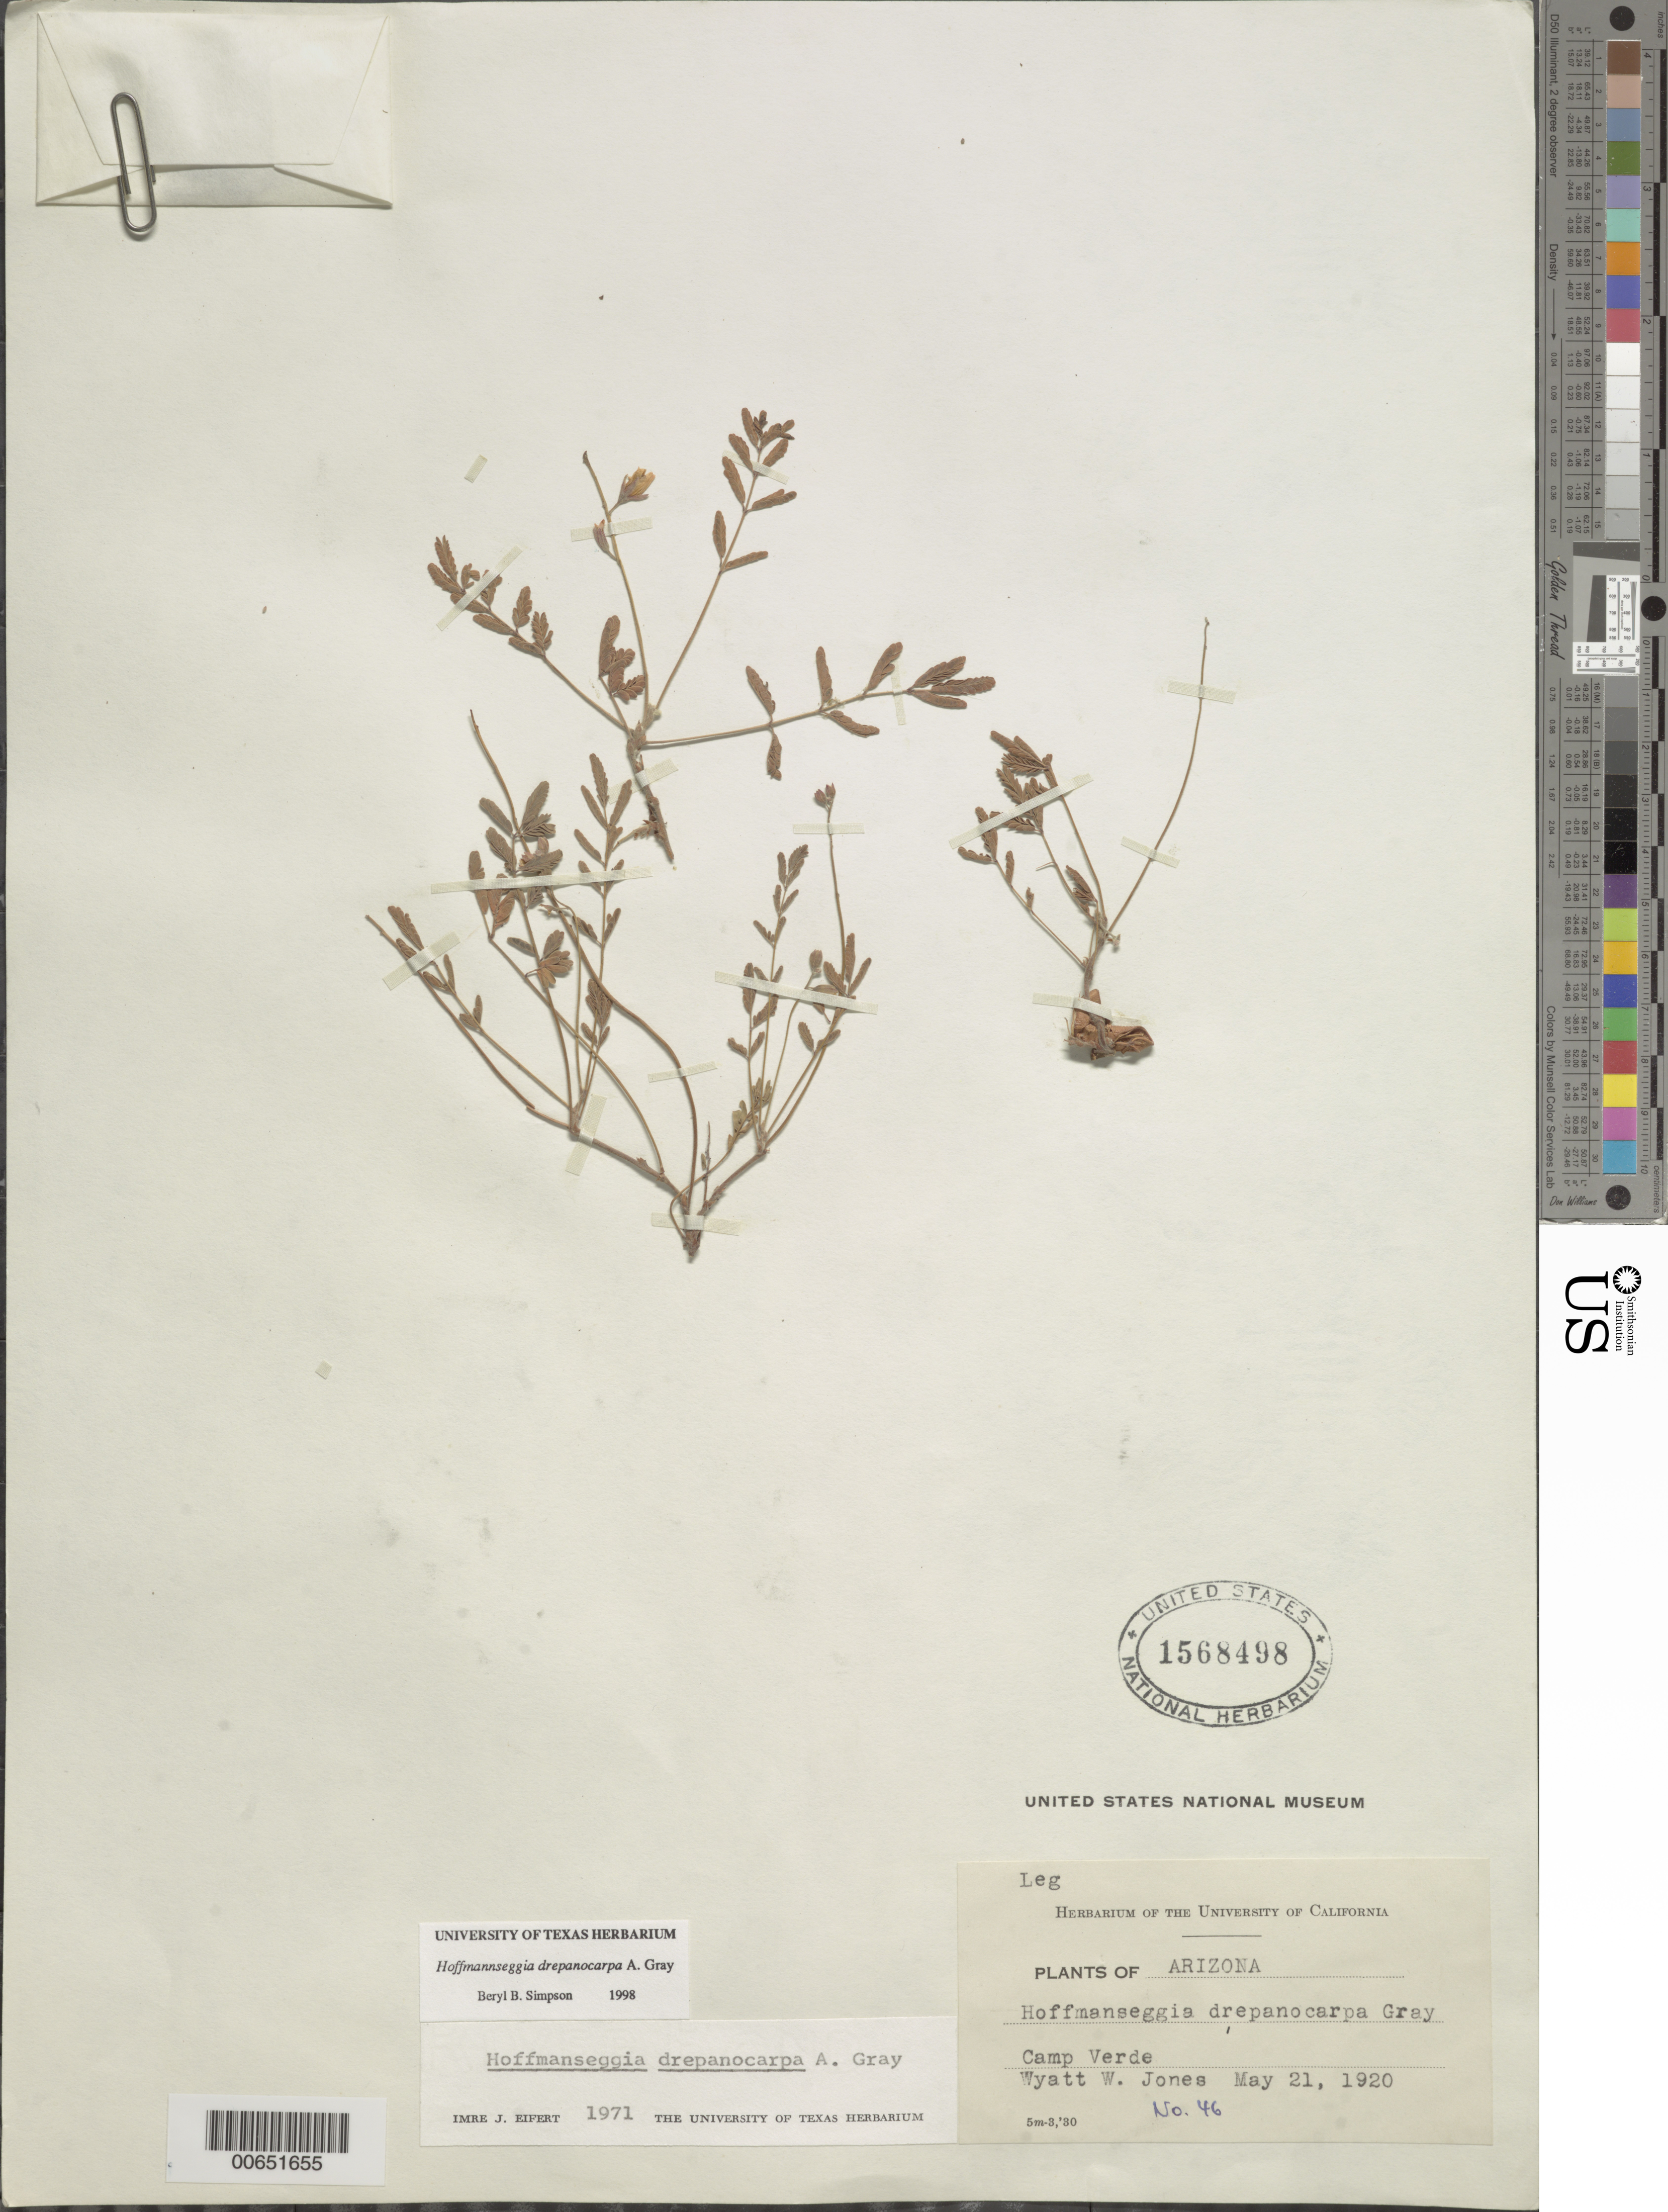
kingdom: Plantae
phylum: Tracheophyta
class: Magnoliopsida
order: Fabales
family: Fabaceae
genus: Hoffmannseggia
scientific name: Hoffmannseggia drepanocarpa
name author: A. Gray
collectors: W. W. Jones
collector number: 46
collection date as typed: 21 May 1920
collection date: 1920-05-21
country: United States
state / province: Arizona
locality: Camp Verde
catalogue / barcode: US 1568498